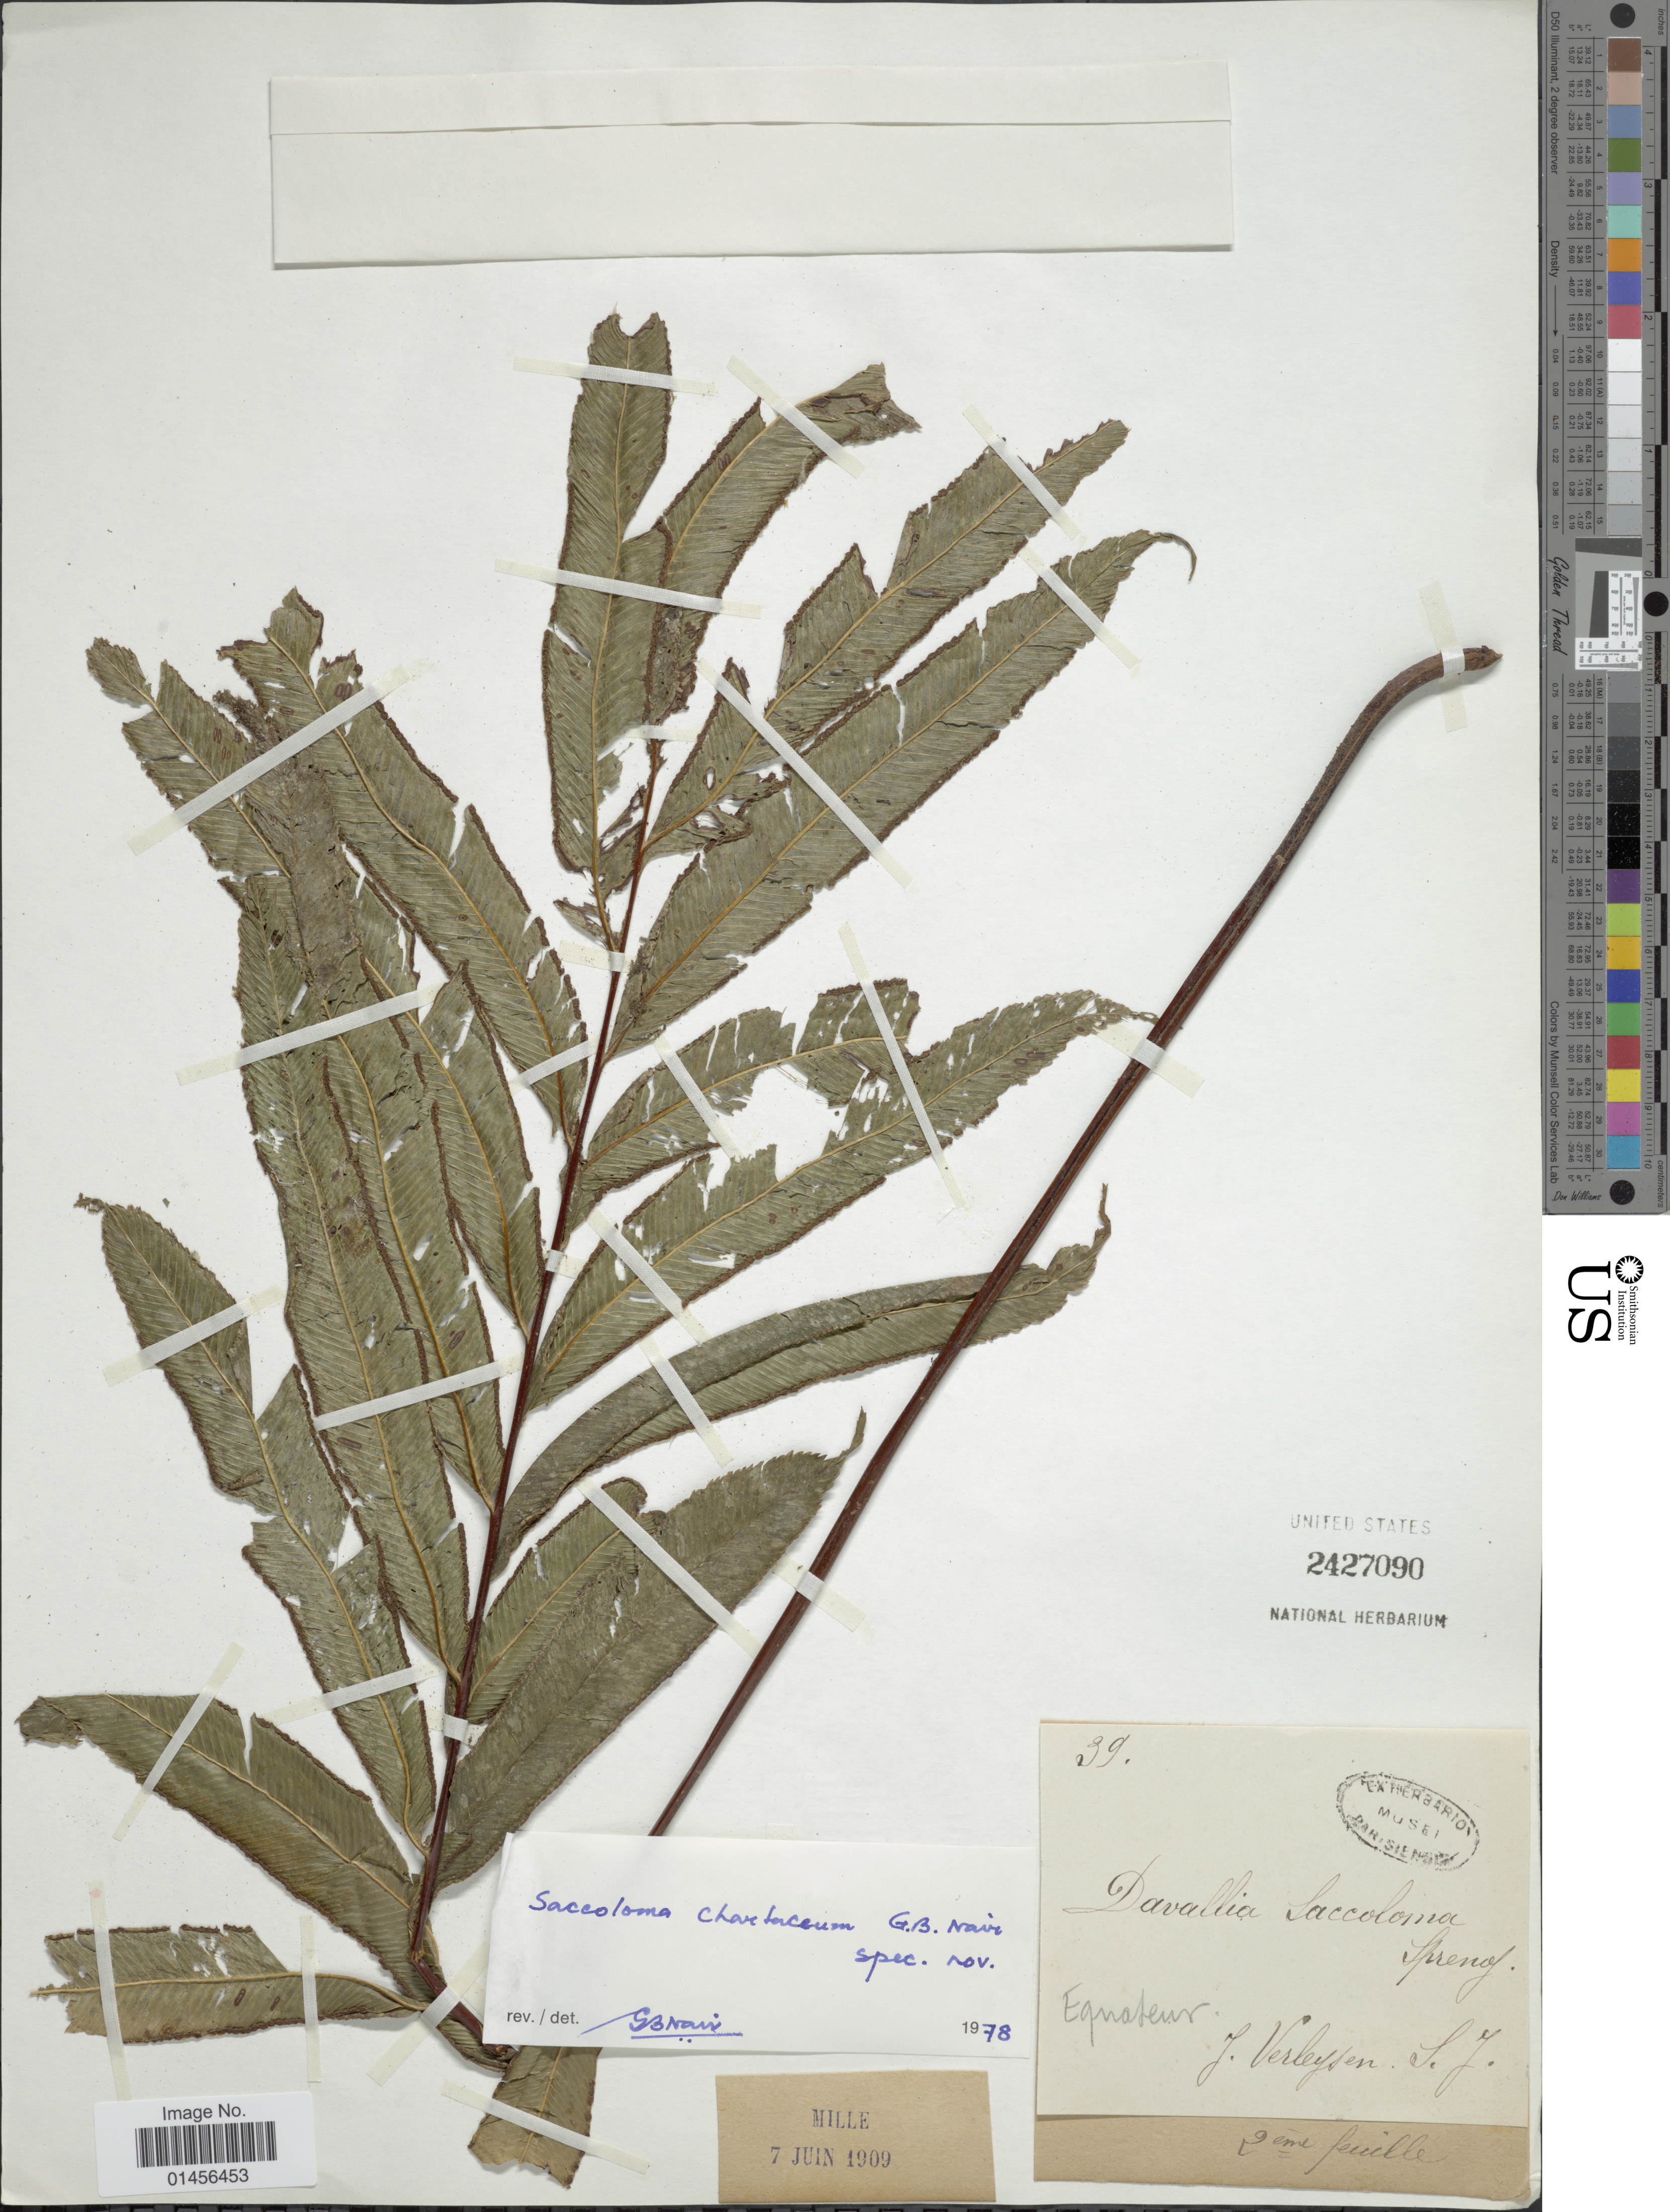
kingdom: Plantae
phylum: Tracheophyta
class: Polypodiopsida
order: Polypodiales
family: Saccolomataceae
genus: Saccoloma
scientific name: Saccoloma elegans subsp. chartaceum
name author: Cremers & K.U. Kramer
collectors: J. Verleysen S. J.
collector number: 39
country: Ecuador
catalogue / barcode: US 2427090